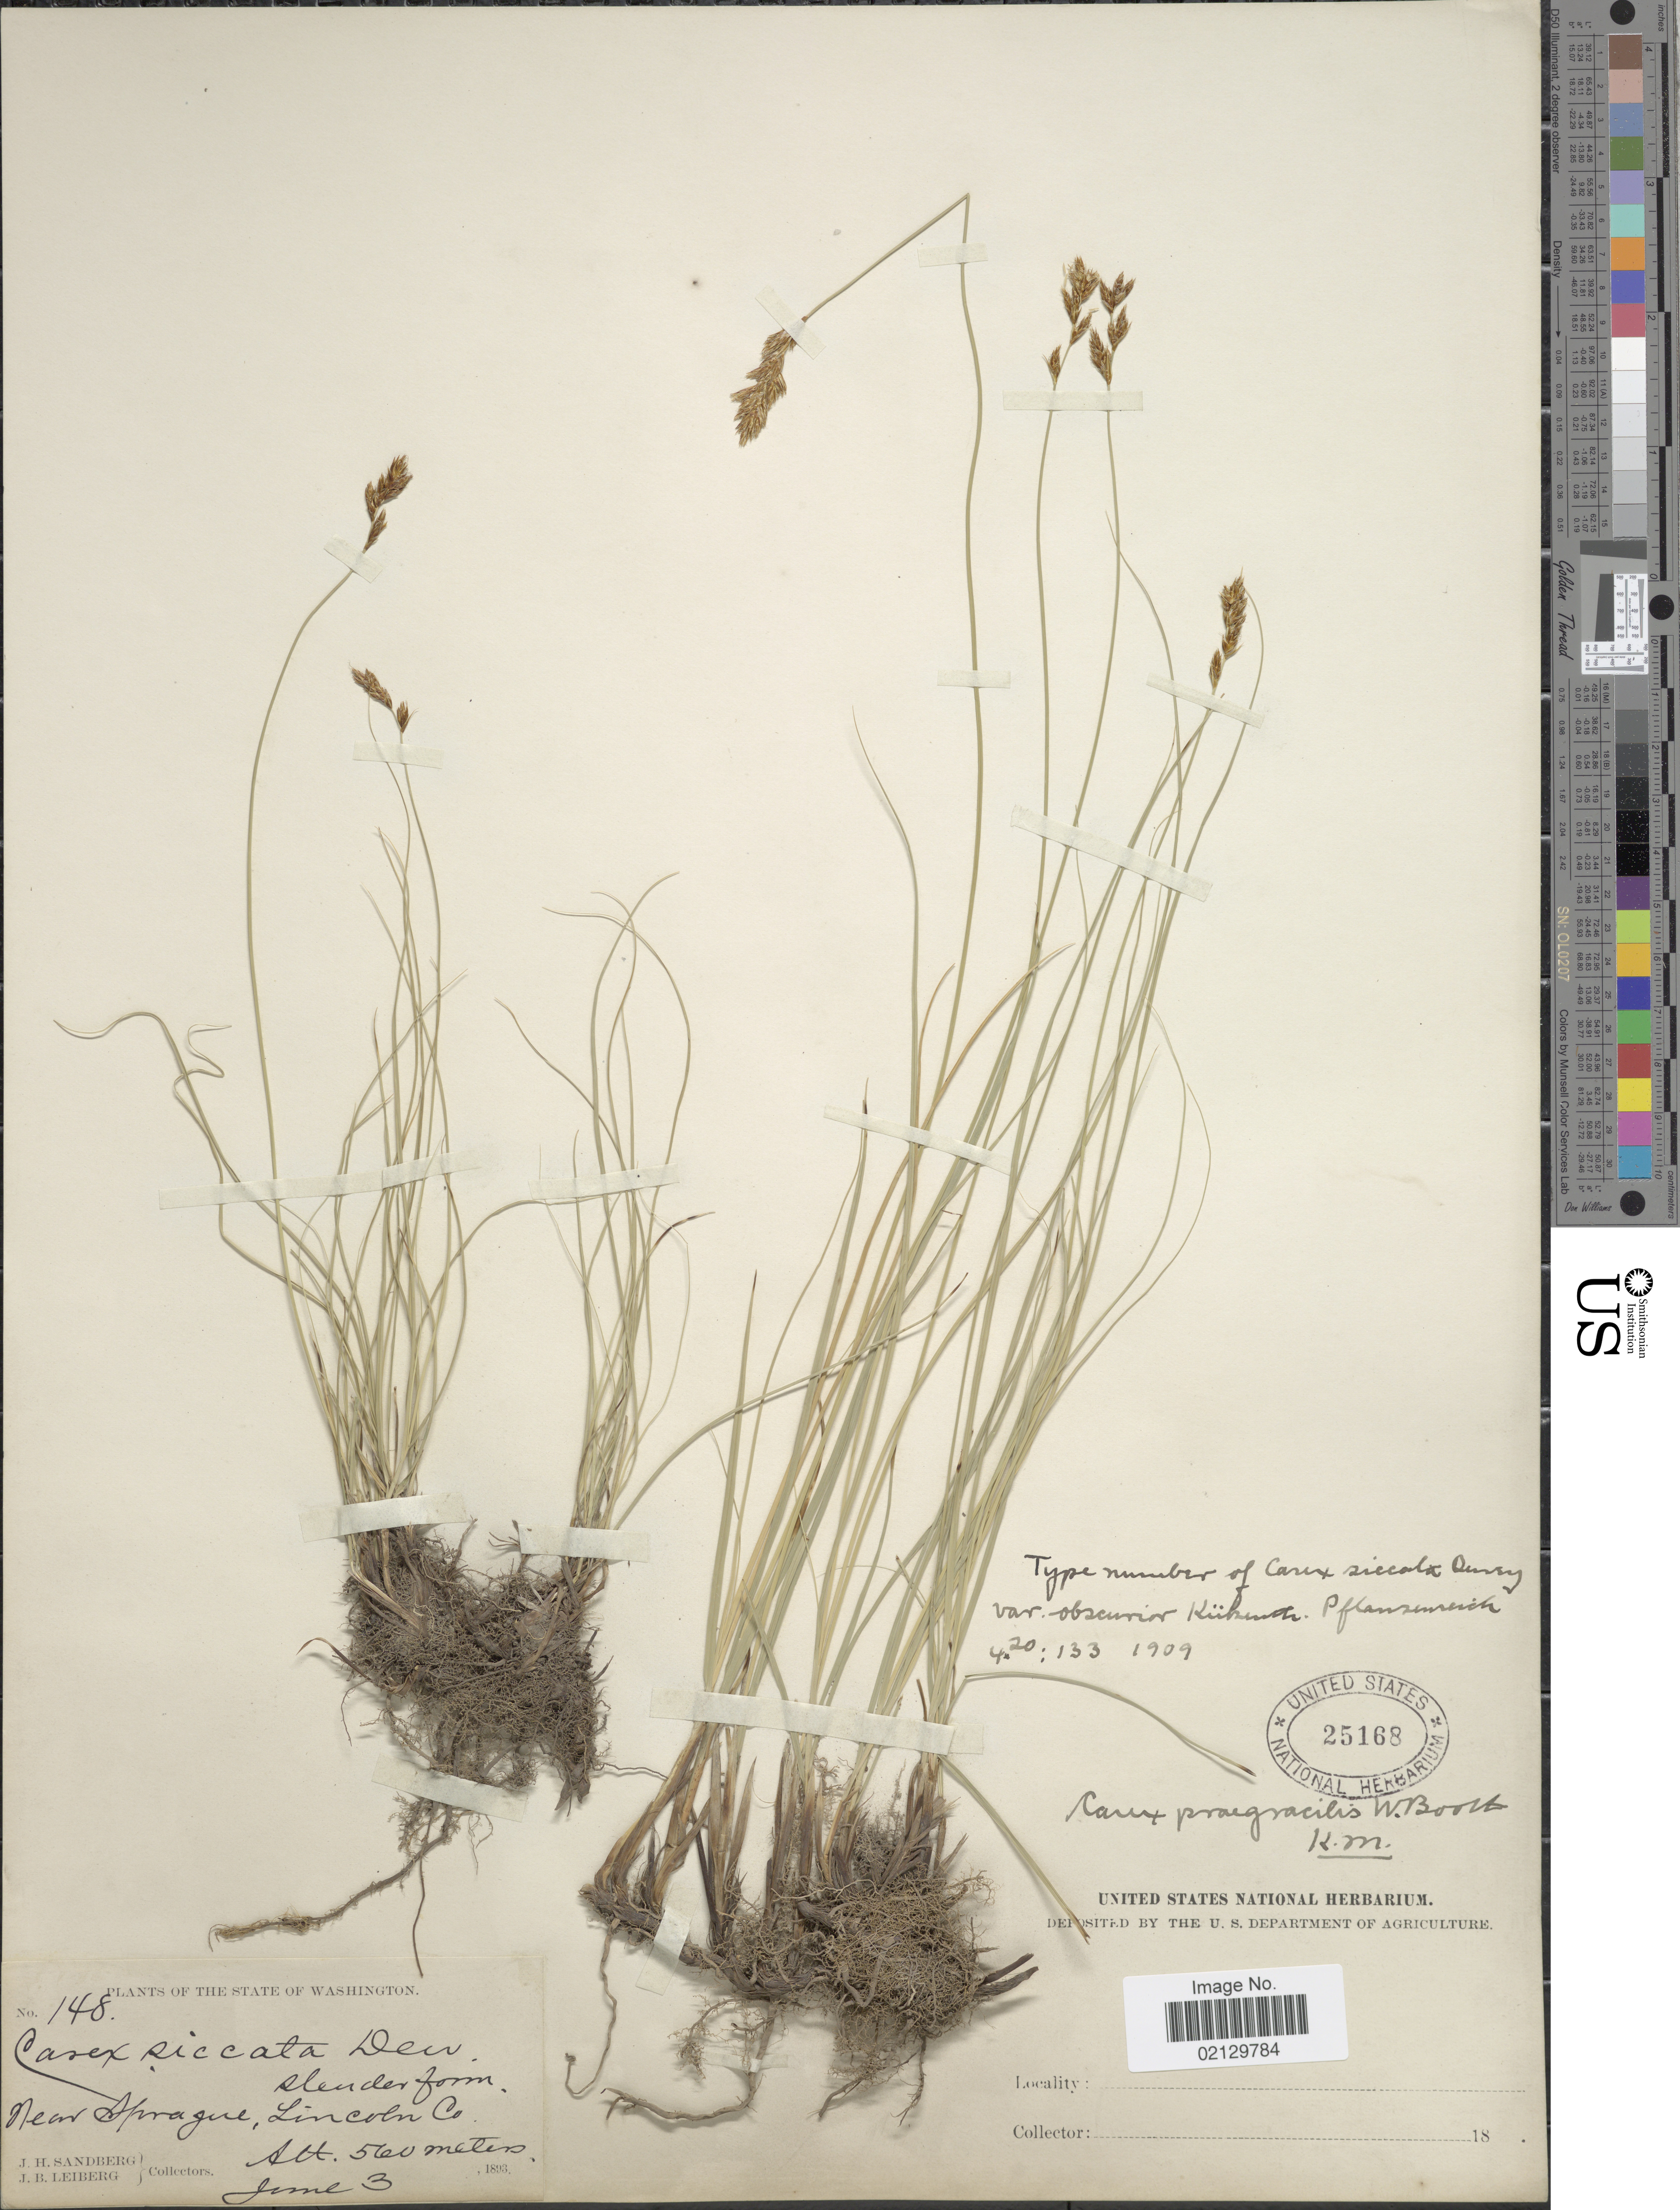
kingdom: Plantae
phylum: Tracheophyta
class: Liliopsida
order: Poales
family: Cyperaceae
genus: Carex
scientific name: Carex praegracilis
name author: W. Boott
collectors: J. H. Sandberg & J. B. Leiberg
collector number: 148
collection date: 1893-06-03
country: United States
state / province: Washington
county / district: Lincoln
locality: Near Sprague, Lincoln Co.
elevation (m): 560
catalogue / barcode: US 25168